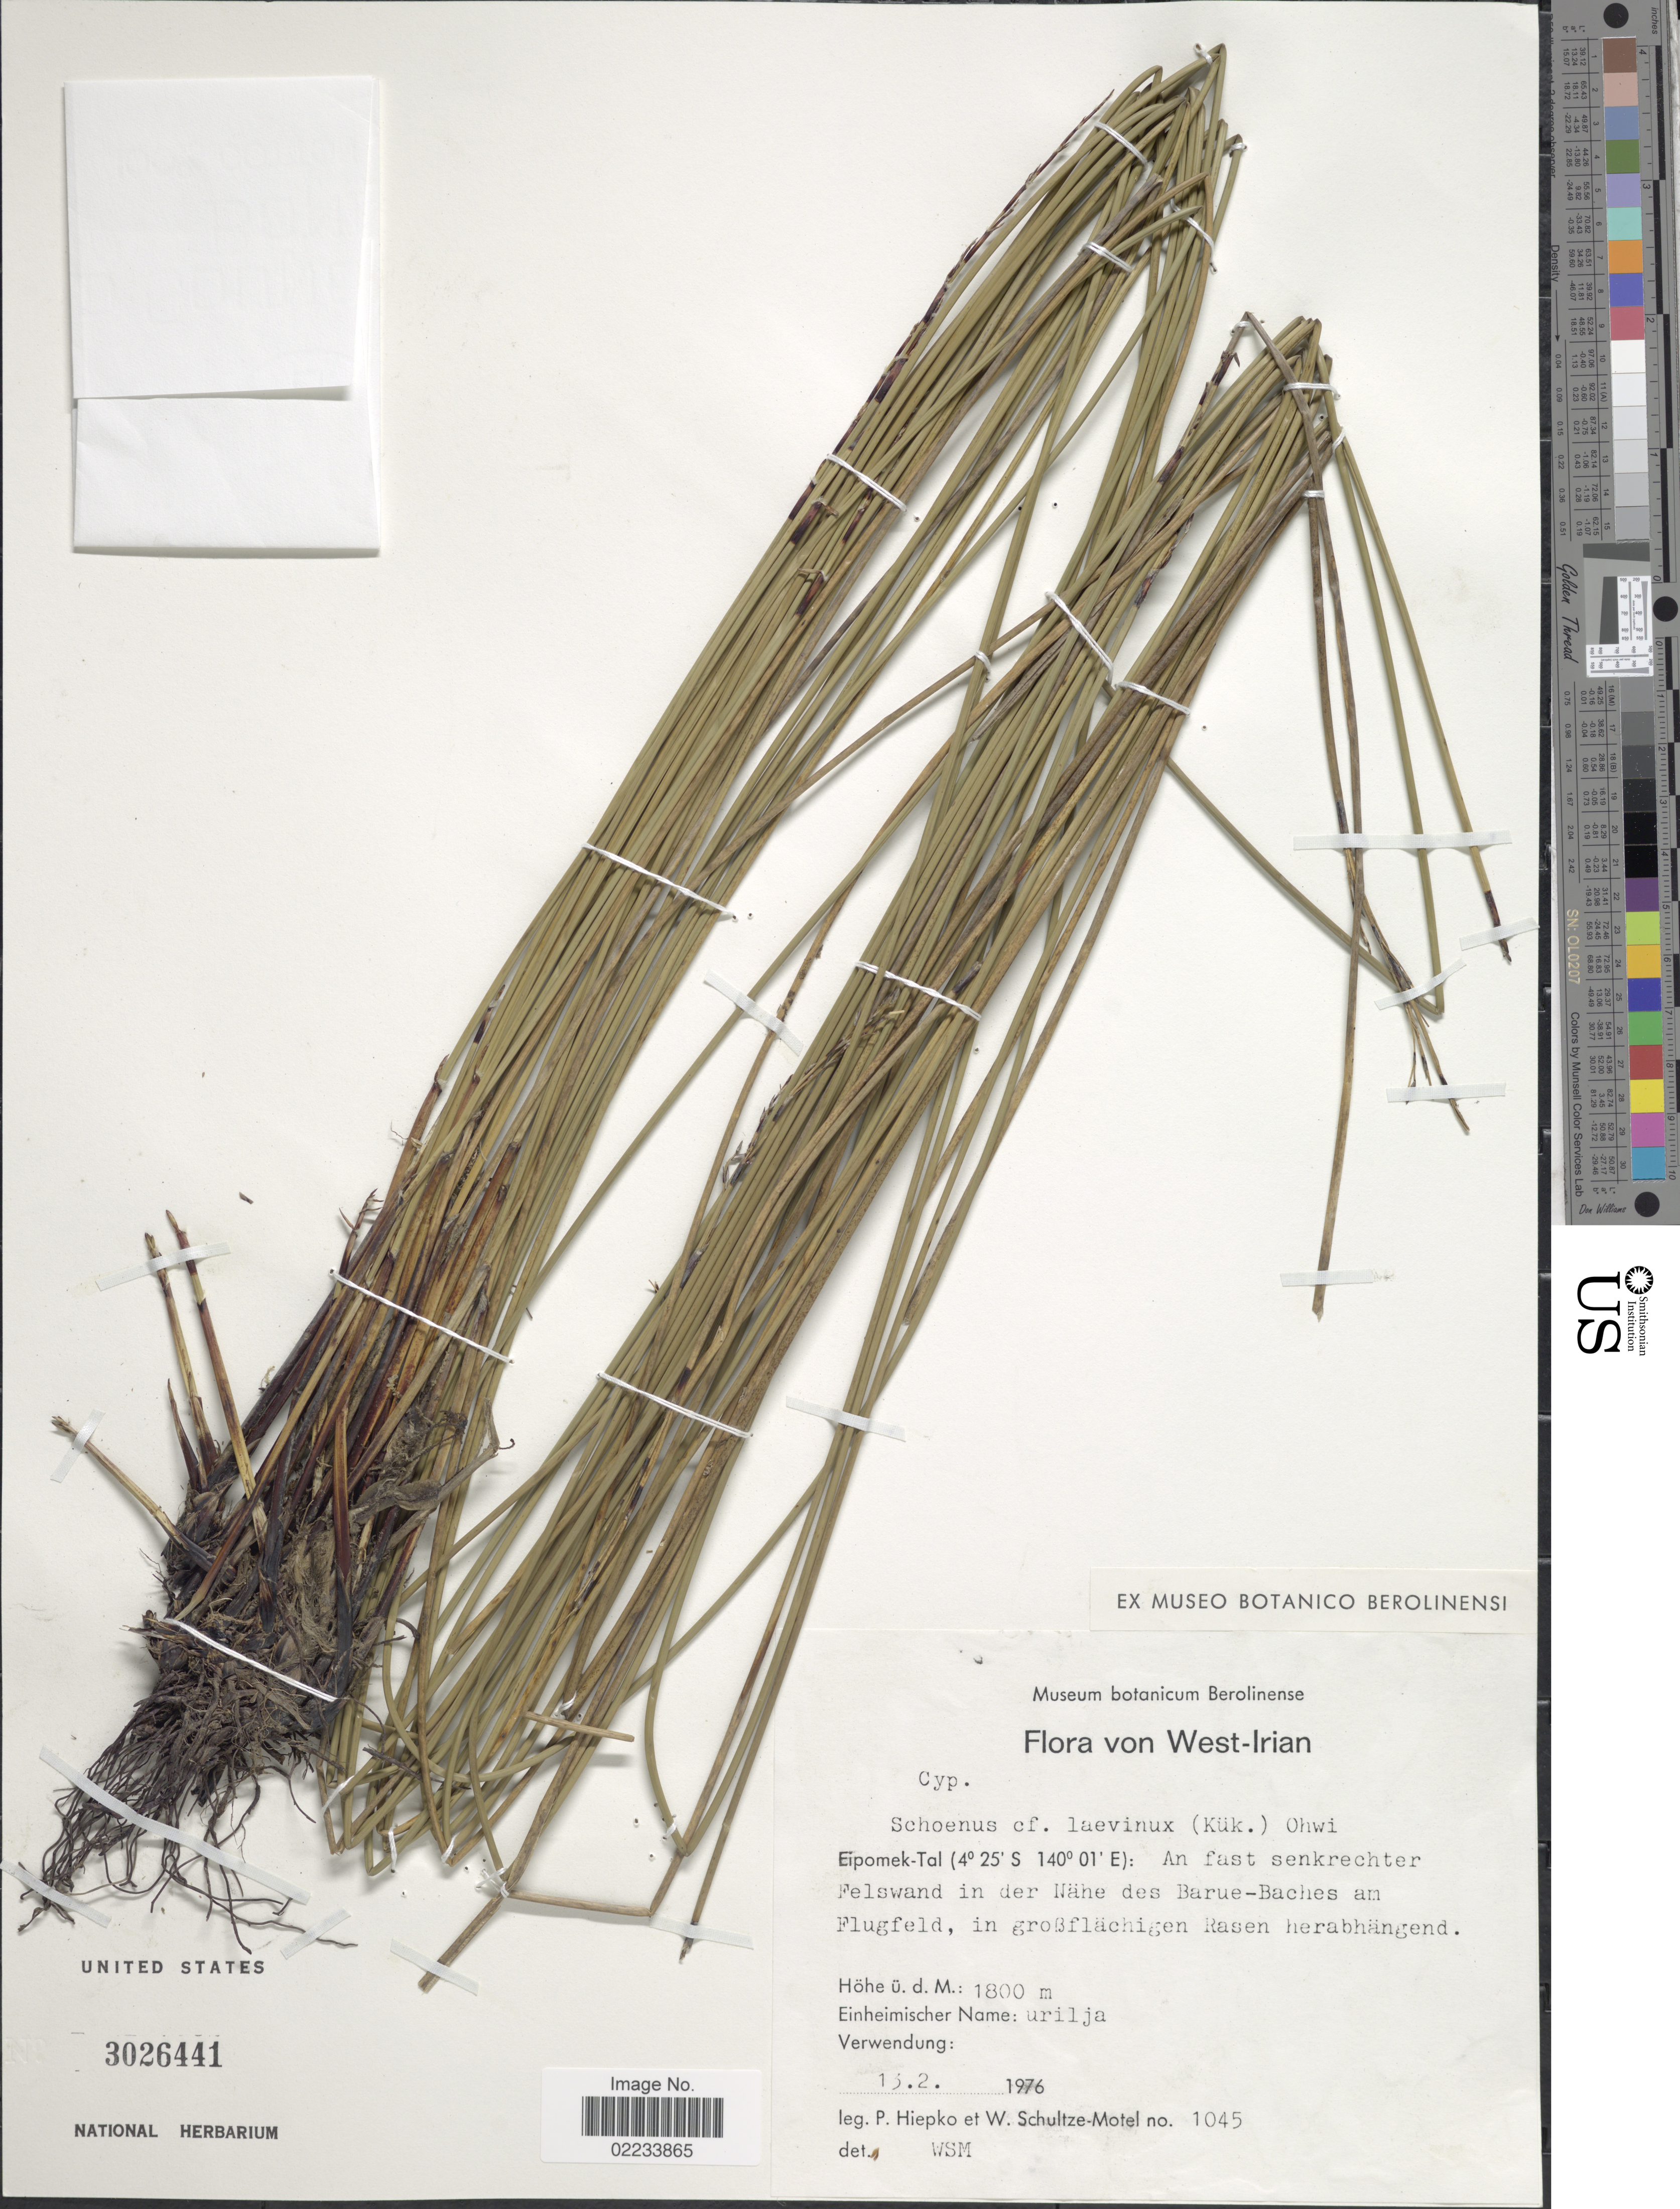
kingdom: Plantae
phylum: Tracheophyta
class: Liliopsida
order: Poales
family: Cyperaceae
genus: Schoenus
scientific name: Schoenus laevinux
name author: (Kük.) Ohwi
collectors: P. H. Hiepko & W. Schultze-Motel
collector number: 1045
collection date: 1976-02-13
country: Indonesia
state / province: Papua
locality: West-Iran, Eipomek-Tal: An fast senkrechter Felswand in der Nähe des Barue-Baches am Flugfled, in großfläcgigen Rasen herabhängend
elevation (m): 1800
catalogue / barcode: US 3026441